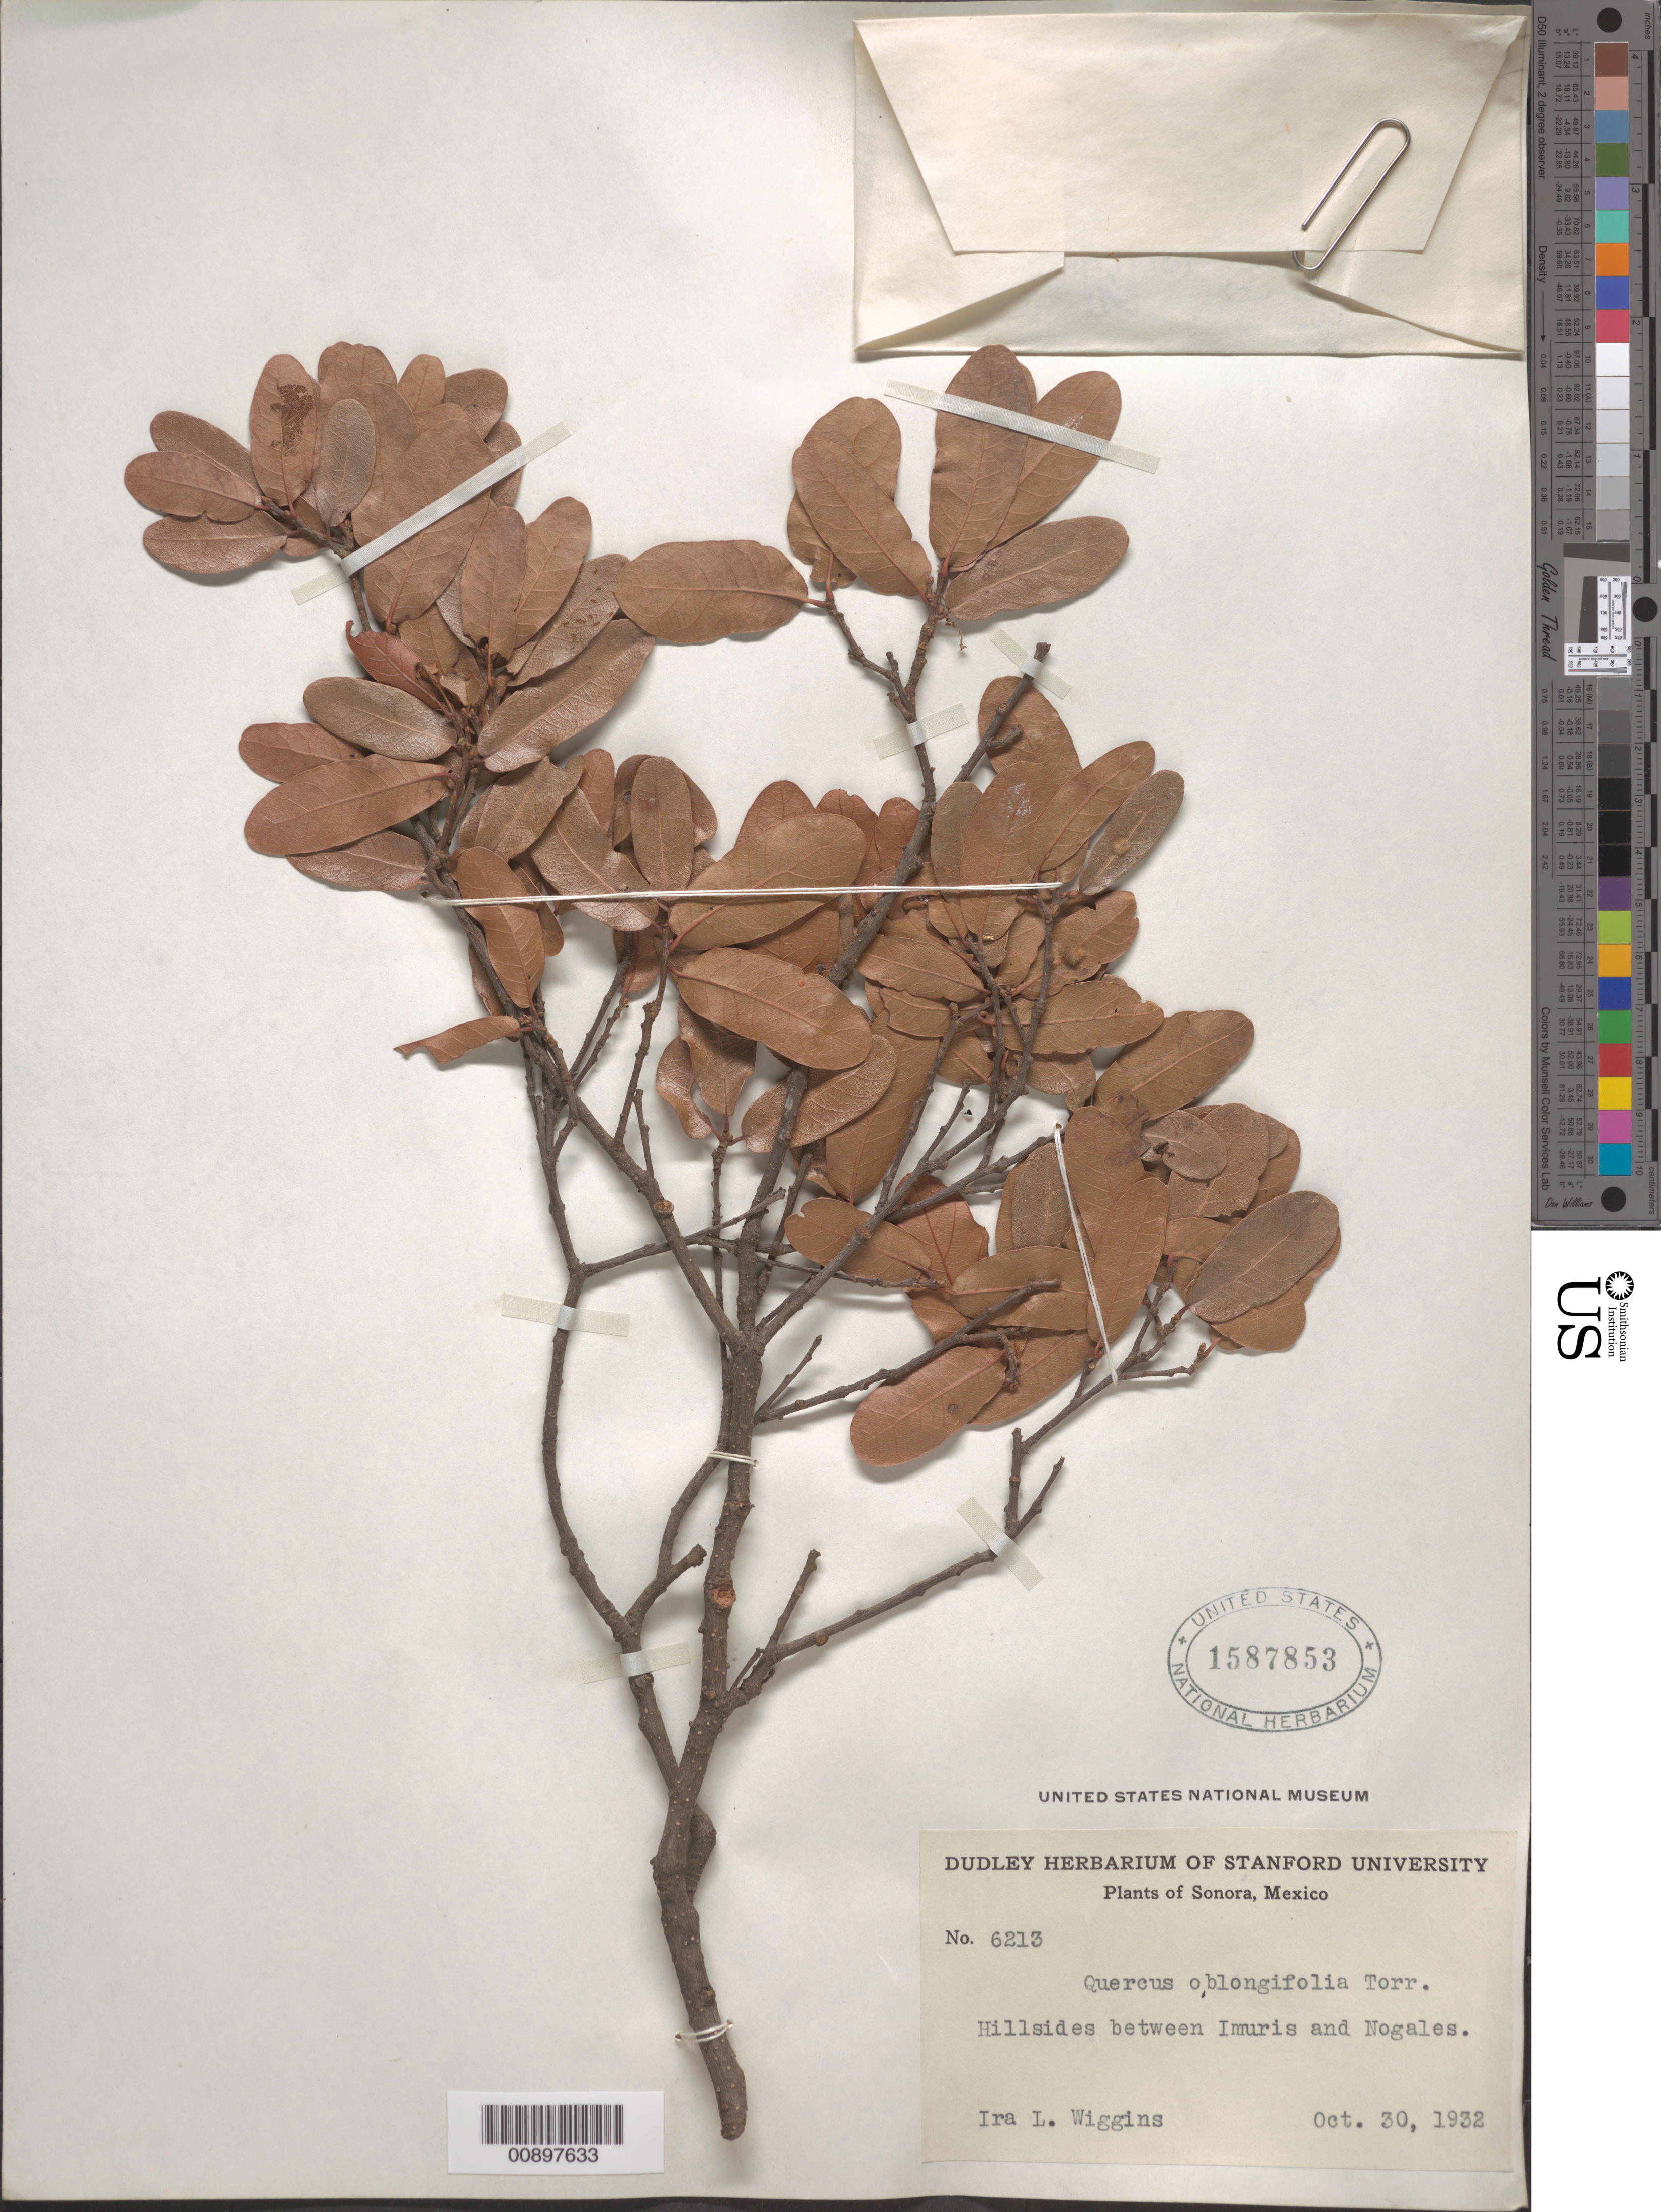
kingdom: Plantae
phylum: Tracheophyta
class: Magnoliopsida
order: Fagales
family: Fagaceae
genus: Quercus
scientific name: Quercus oblongifolia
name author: Torr.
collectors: I. L. Wiggins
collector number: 6213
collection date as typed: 30 Oct 1932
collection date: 1932-10-30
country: Mexico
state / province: Sonora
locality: Between Imuris and Nogales, Sonora.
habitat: Hillsides.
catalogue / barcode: US 1587853